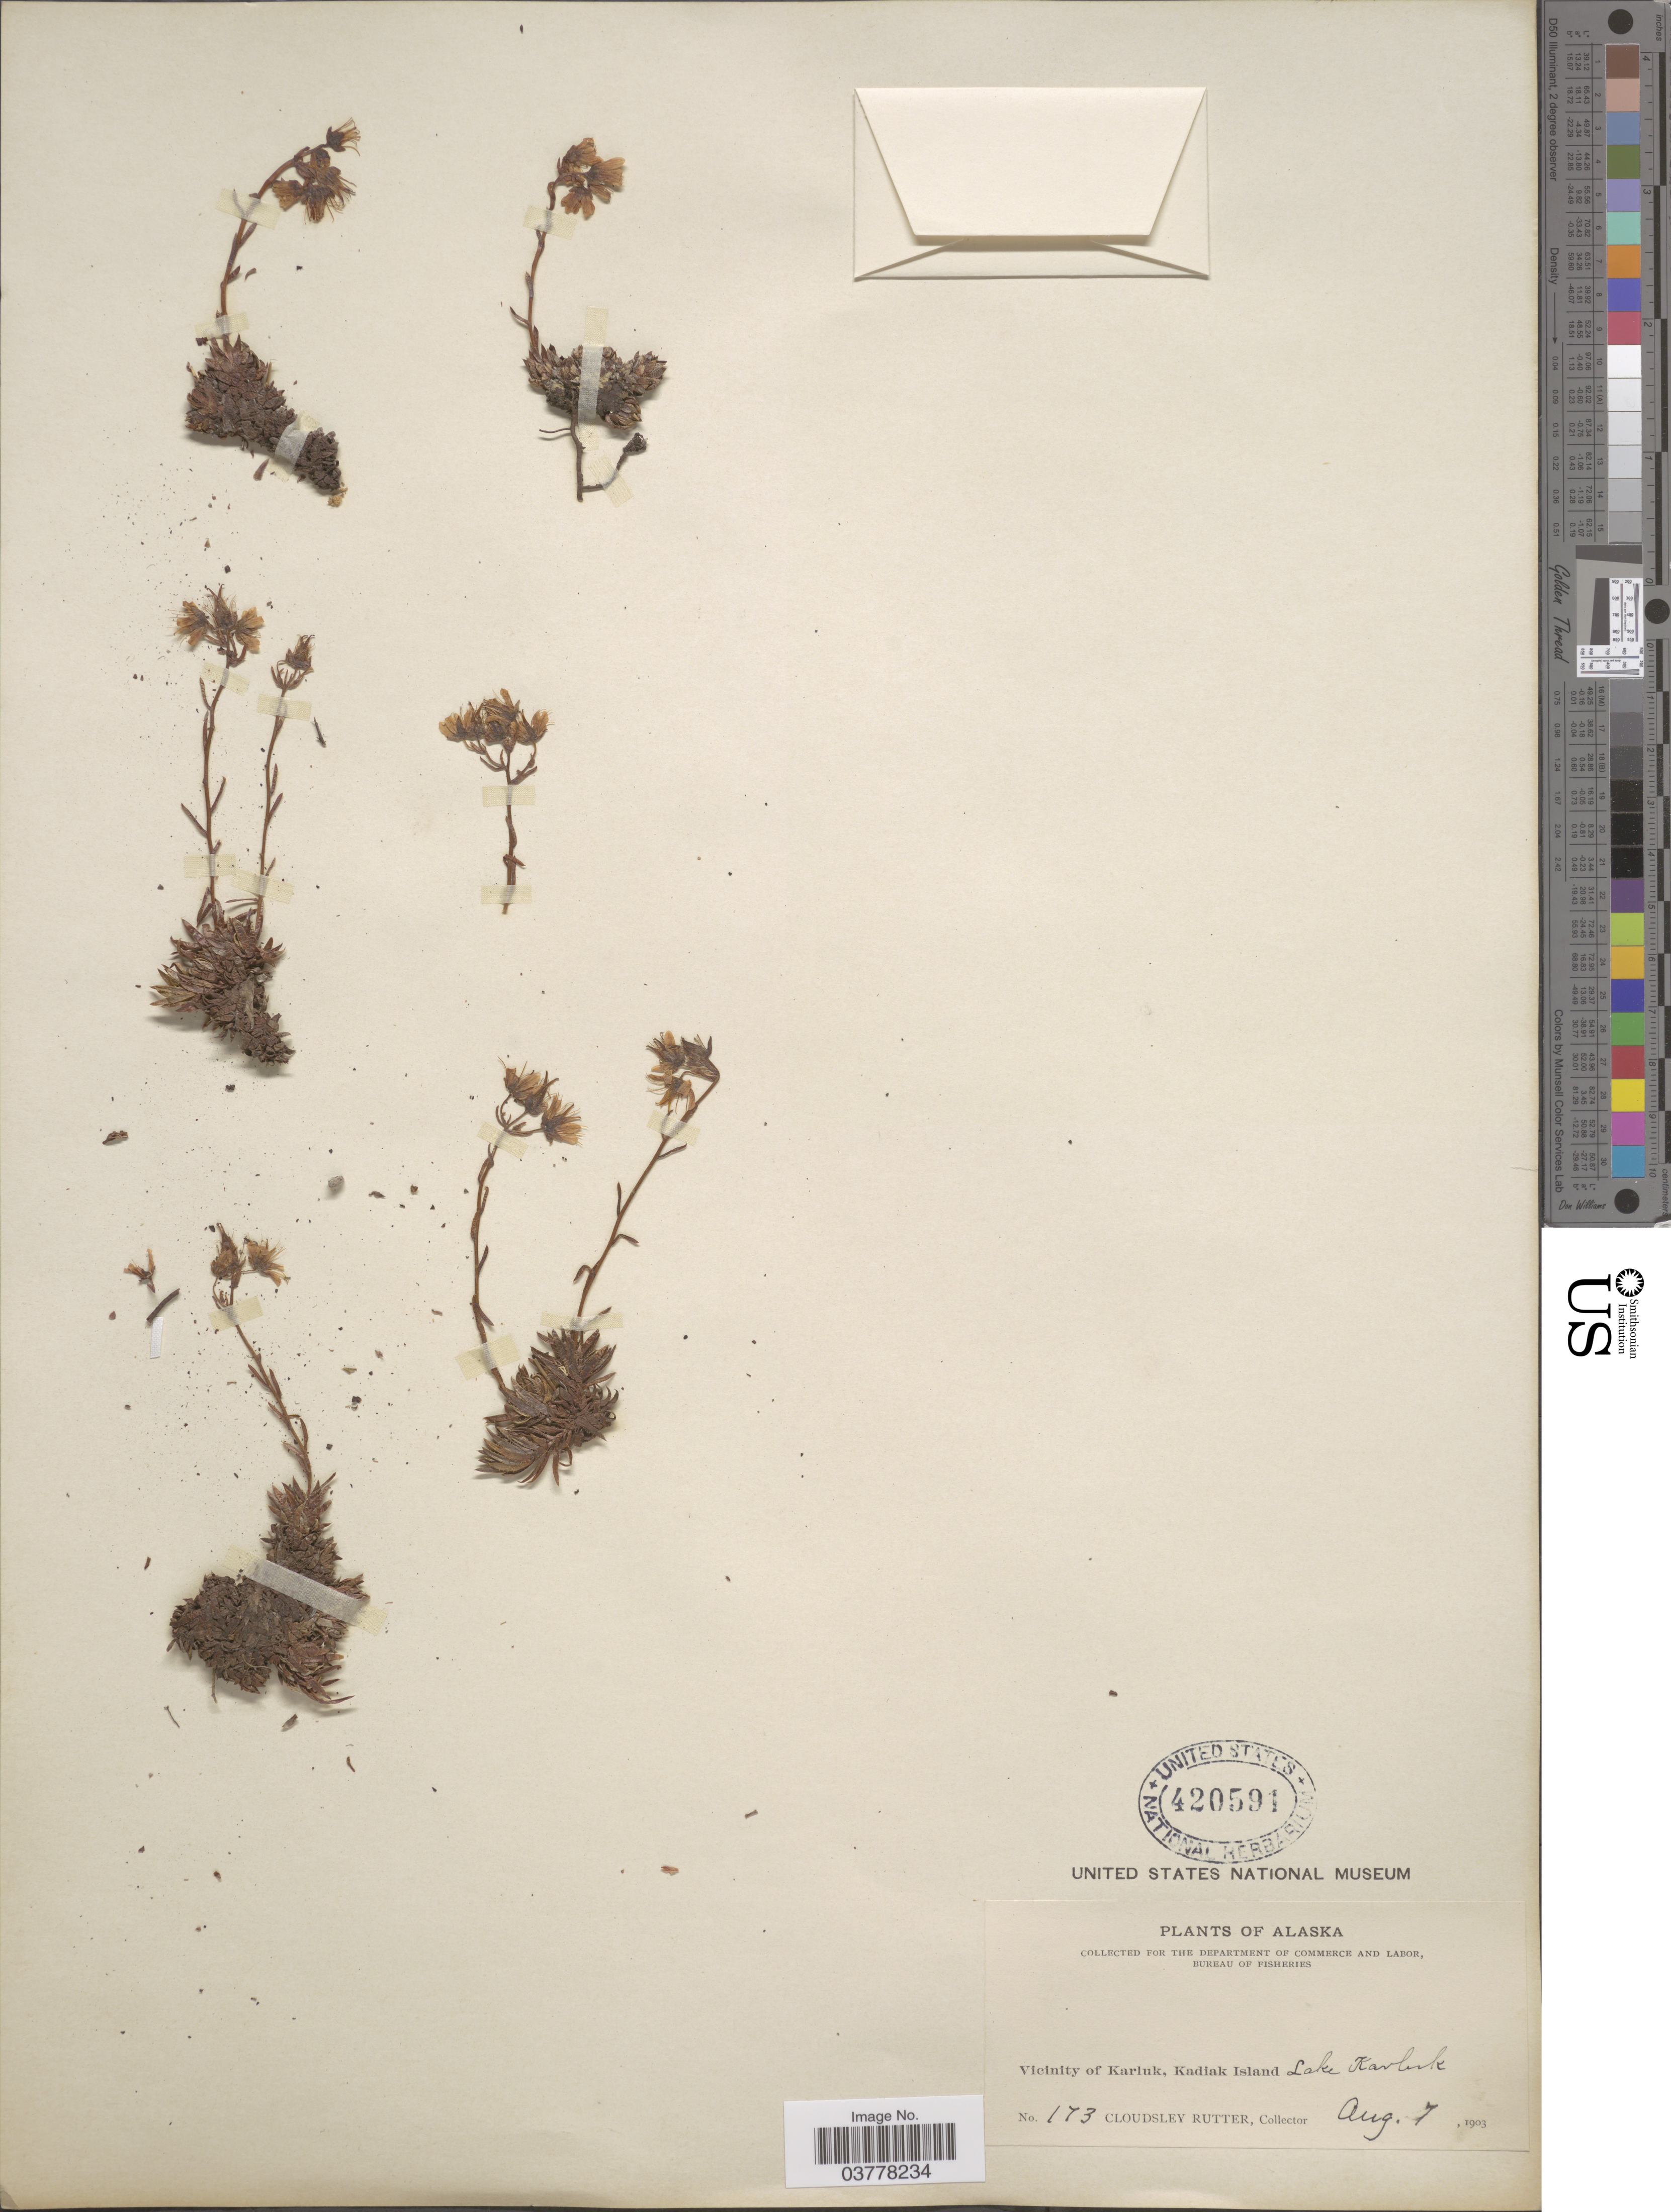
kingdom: Plantae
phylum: Tracheophyta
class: Magnoliopsida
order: Saxifragales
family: Saxifragaceae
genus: Saxifraga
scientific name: Saxifraga bronchialis subsp. funstonii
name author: (Small) Hultén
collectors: C. Rutter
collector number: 173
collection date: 1903-08-07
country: United States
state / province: Alaska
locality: Vicinity of Karluk, Kadiak Island. Lake Karluk.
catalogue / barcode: US 420591